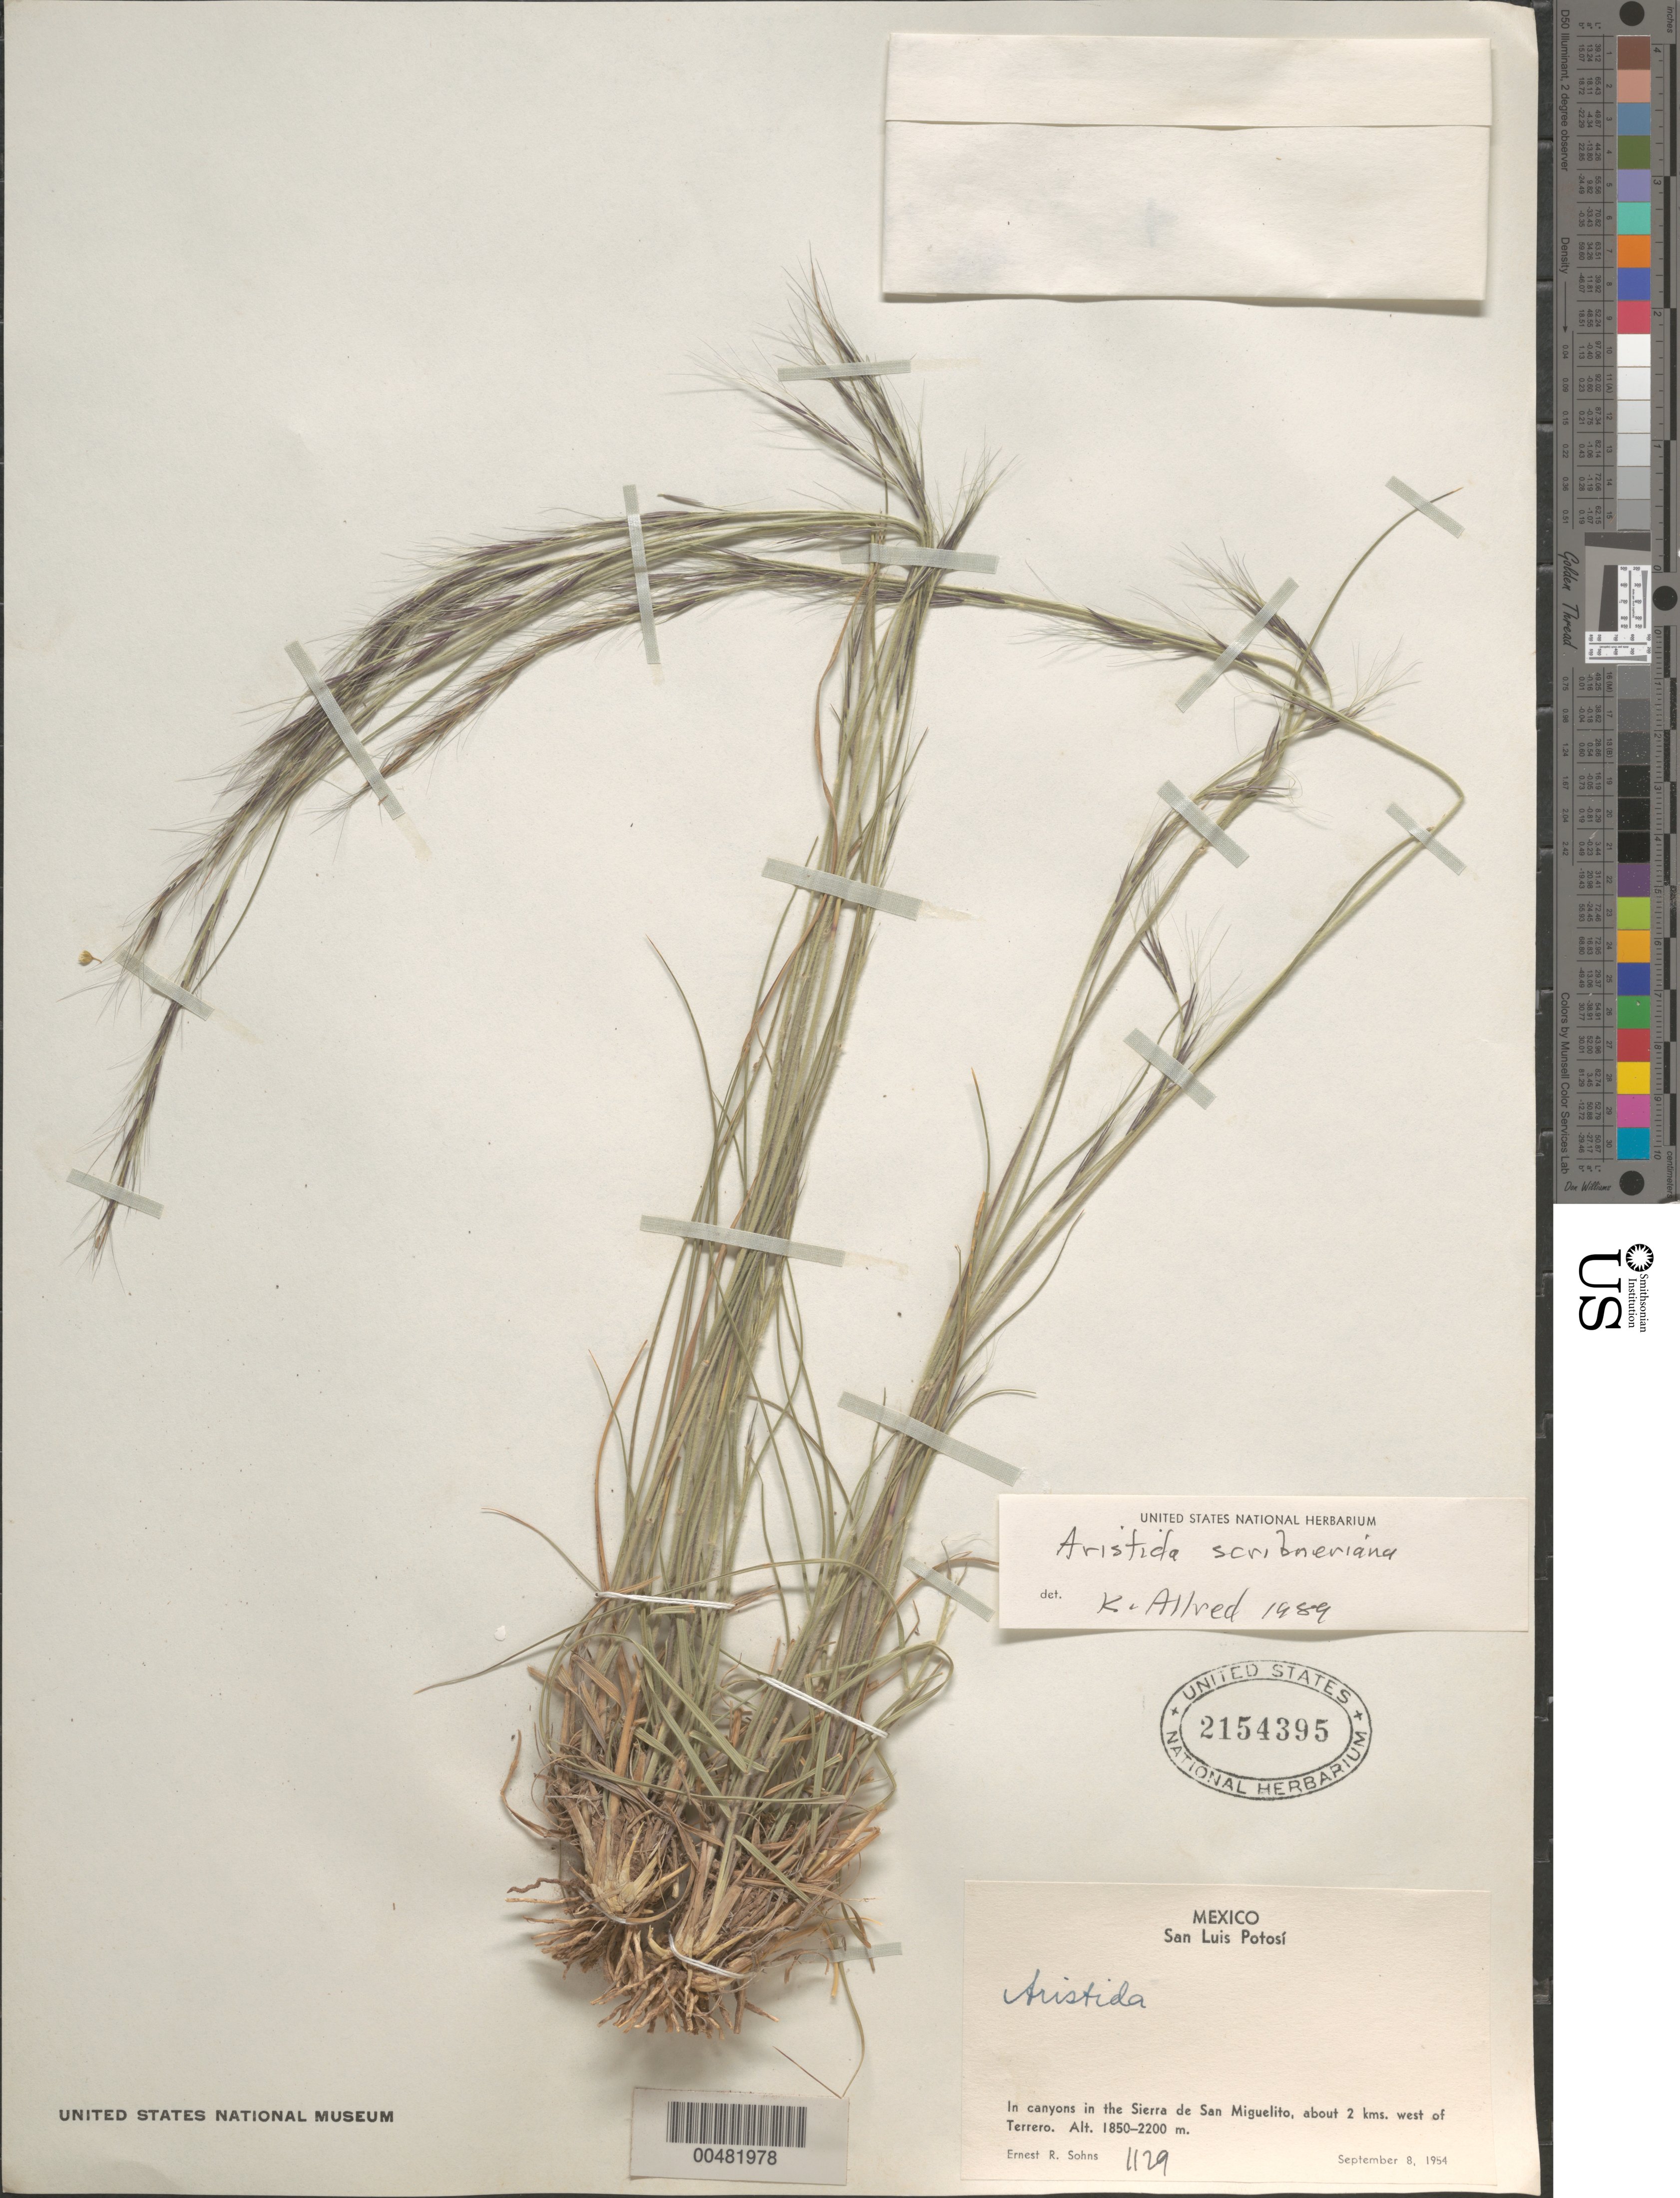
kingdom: Plantae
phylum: Tracheophyta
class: Liliopsida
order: Poales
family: Poaceae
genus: Aristida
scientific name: Aristida scribneriana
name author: Hitchc.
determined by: Allred, K.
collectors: E. R. Sohns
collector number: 1129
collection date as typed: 8 Sep 1954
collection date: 1954-09-08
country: Mexico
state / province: San Luis Potosi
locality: In canyon in the Sierra de San Miguelito, about 2 km W of Terrero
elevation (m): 1850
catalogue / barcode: US 2154395